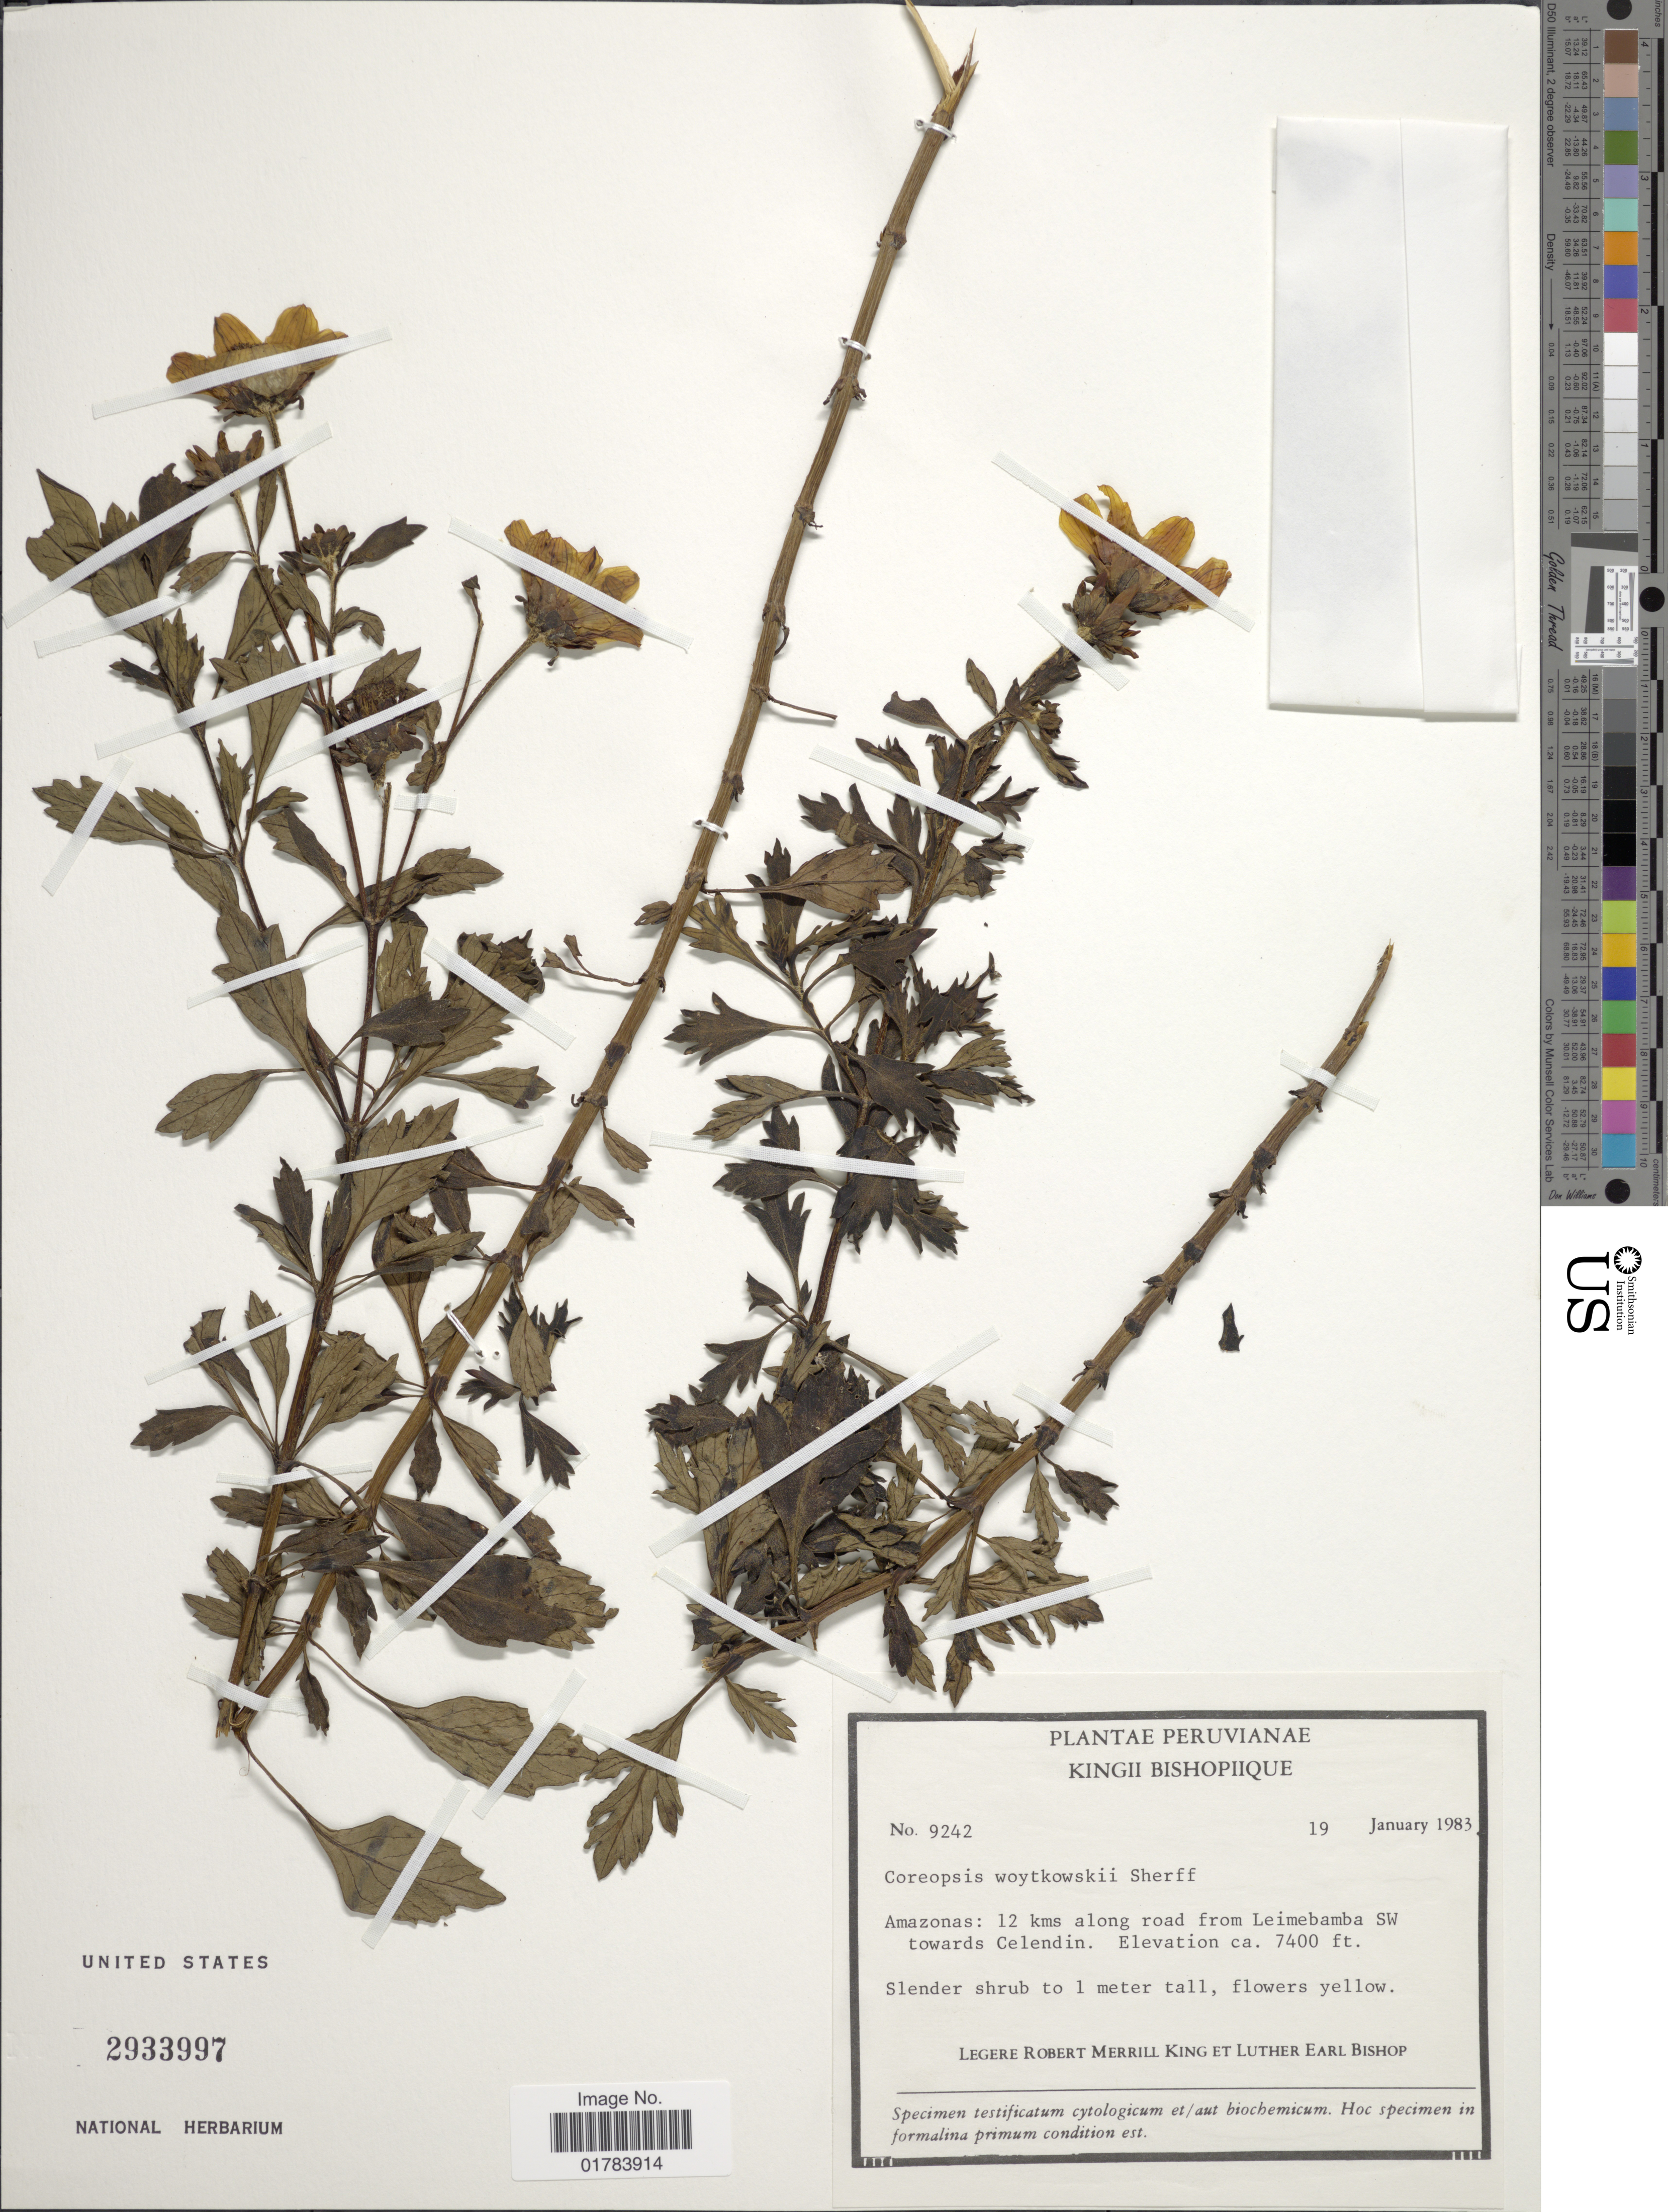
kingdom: Plantae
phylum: Tracheophyta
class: Magnoliopsida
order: Asterales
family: Asteraceae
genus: Coreopsis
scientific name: Coreopsis lopez-mirandae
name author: Sagást.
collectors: R. M. King & L. E. Bishop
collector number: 9242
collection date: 1983-01-19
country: Peru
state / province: Amazonas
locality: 12 kms along road from Leimebamba SW towards Celendin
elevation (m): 2256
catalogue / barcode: US 2933997